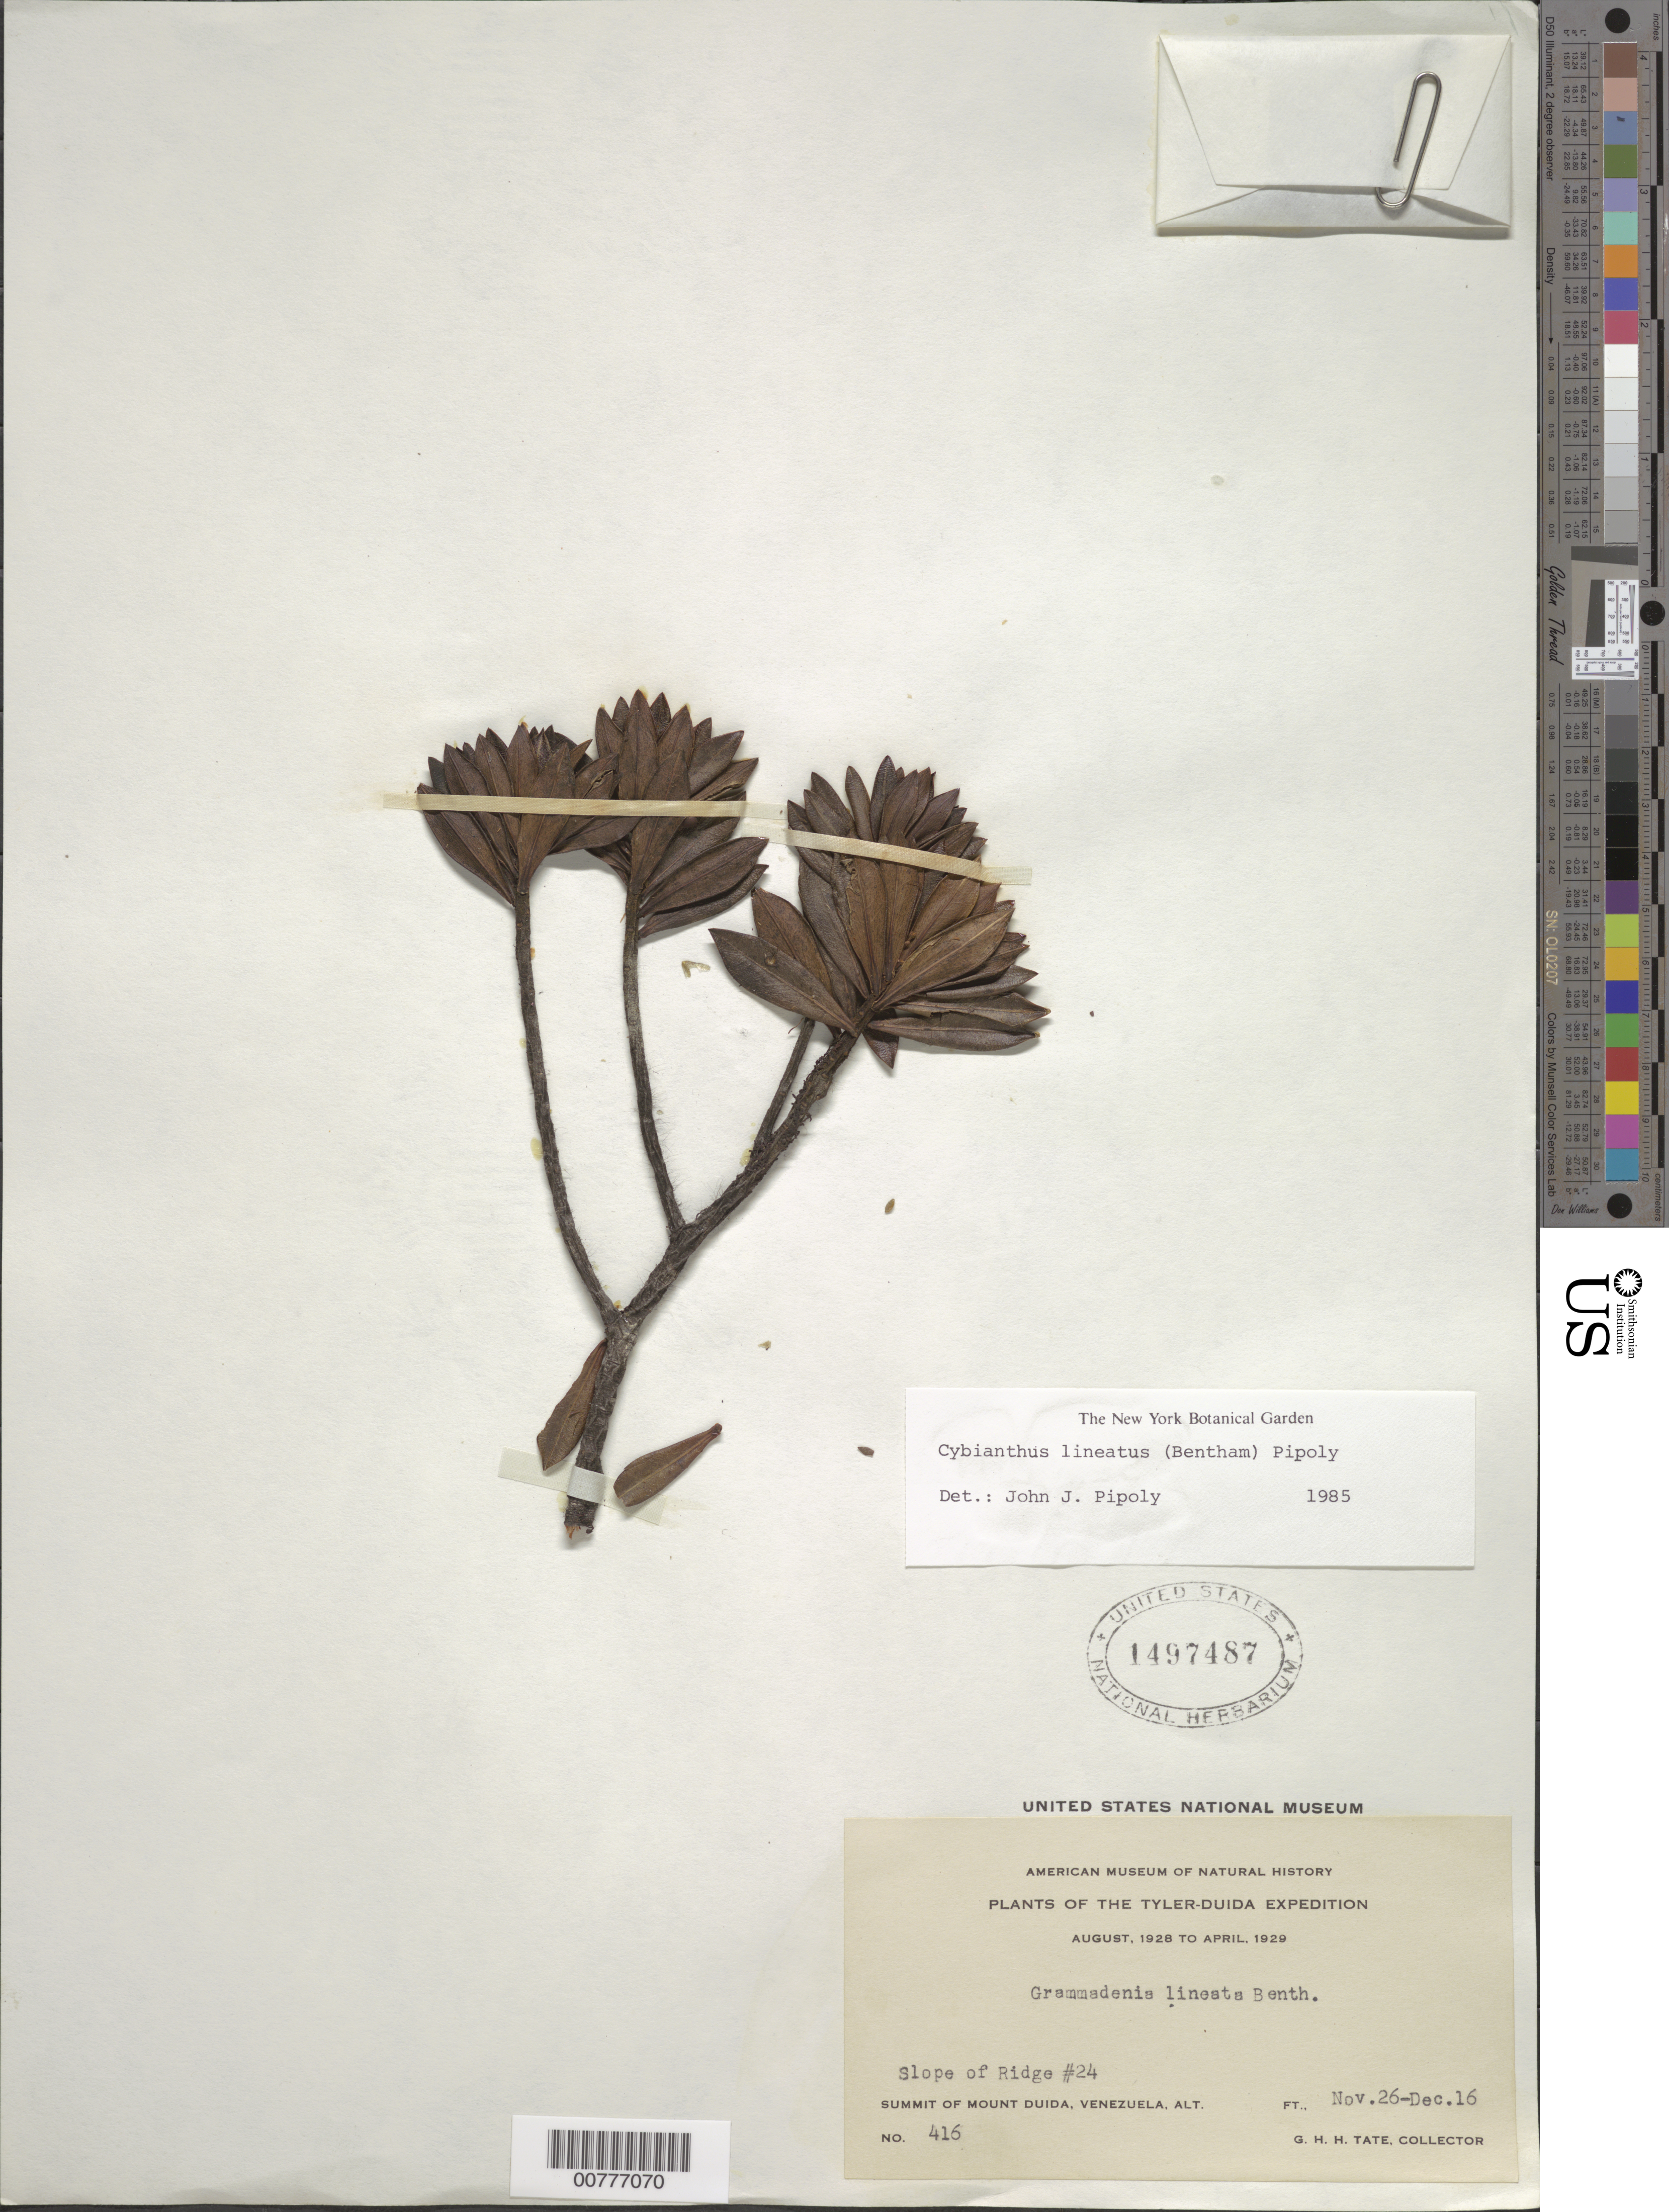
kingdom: Plantae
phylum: Tracheophyta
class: Magnoliopsida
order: Ericales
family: Primulaceae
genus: Cybianthus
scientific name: Cybianthus lineatus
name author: (Benth.) Pipoly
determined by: Pipoly, J. J., III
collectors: G. H. H.Tate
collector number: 416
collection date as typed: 26-Nov-28 to 16-Dec-29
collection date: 1928-11-26/1929-12-16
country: Venezuela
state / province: Amazonas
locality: Mount Duida, slope of Ridge #24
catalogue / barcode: US 1497487